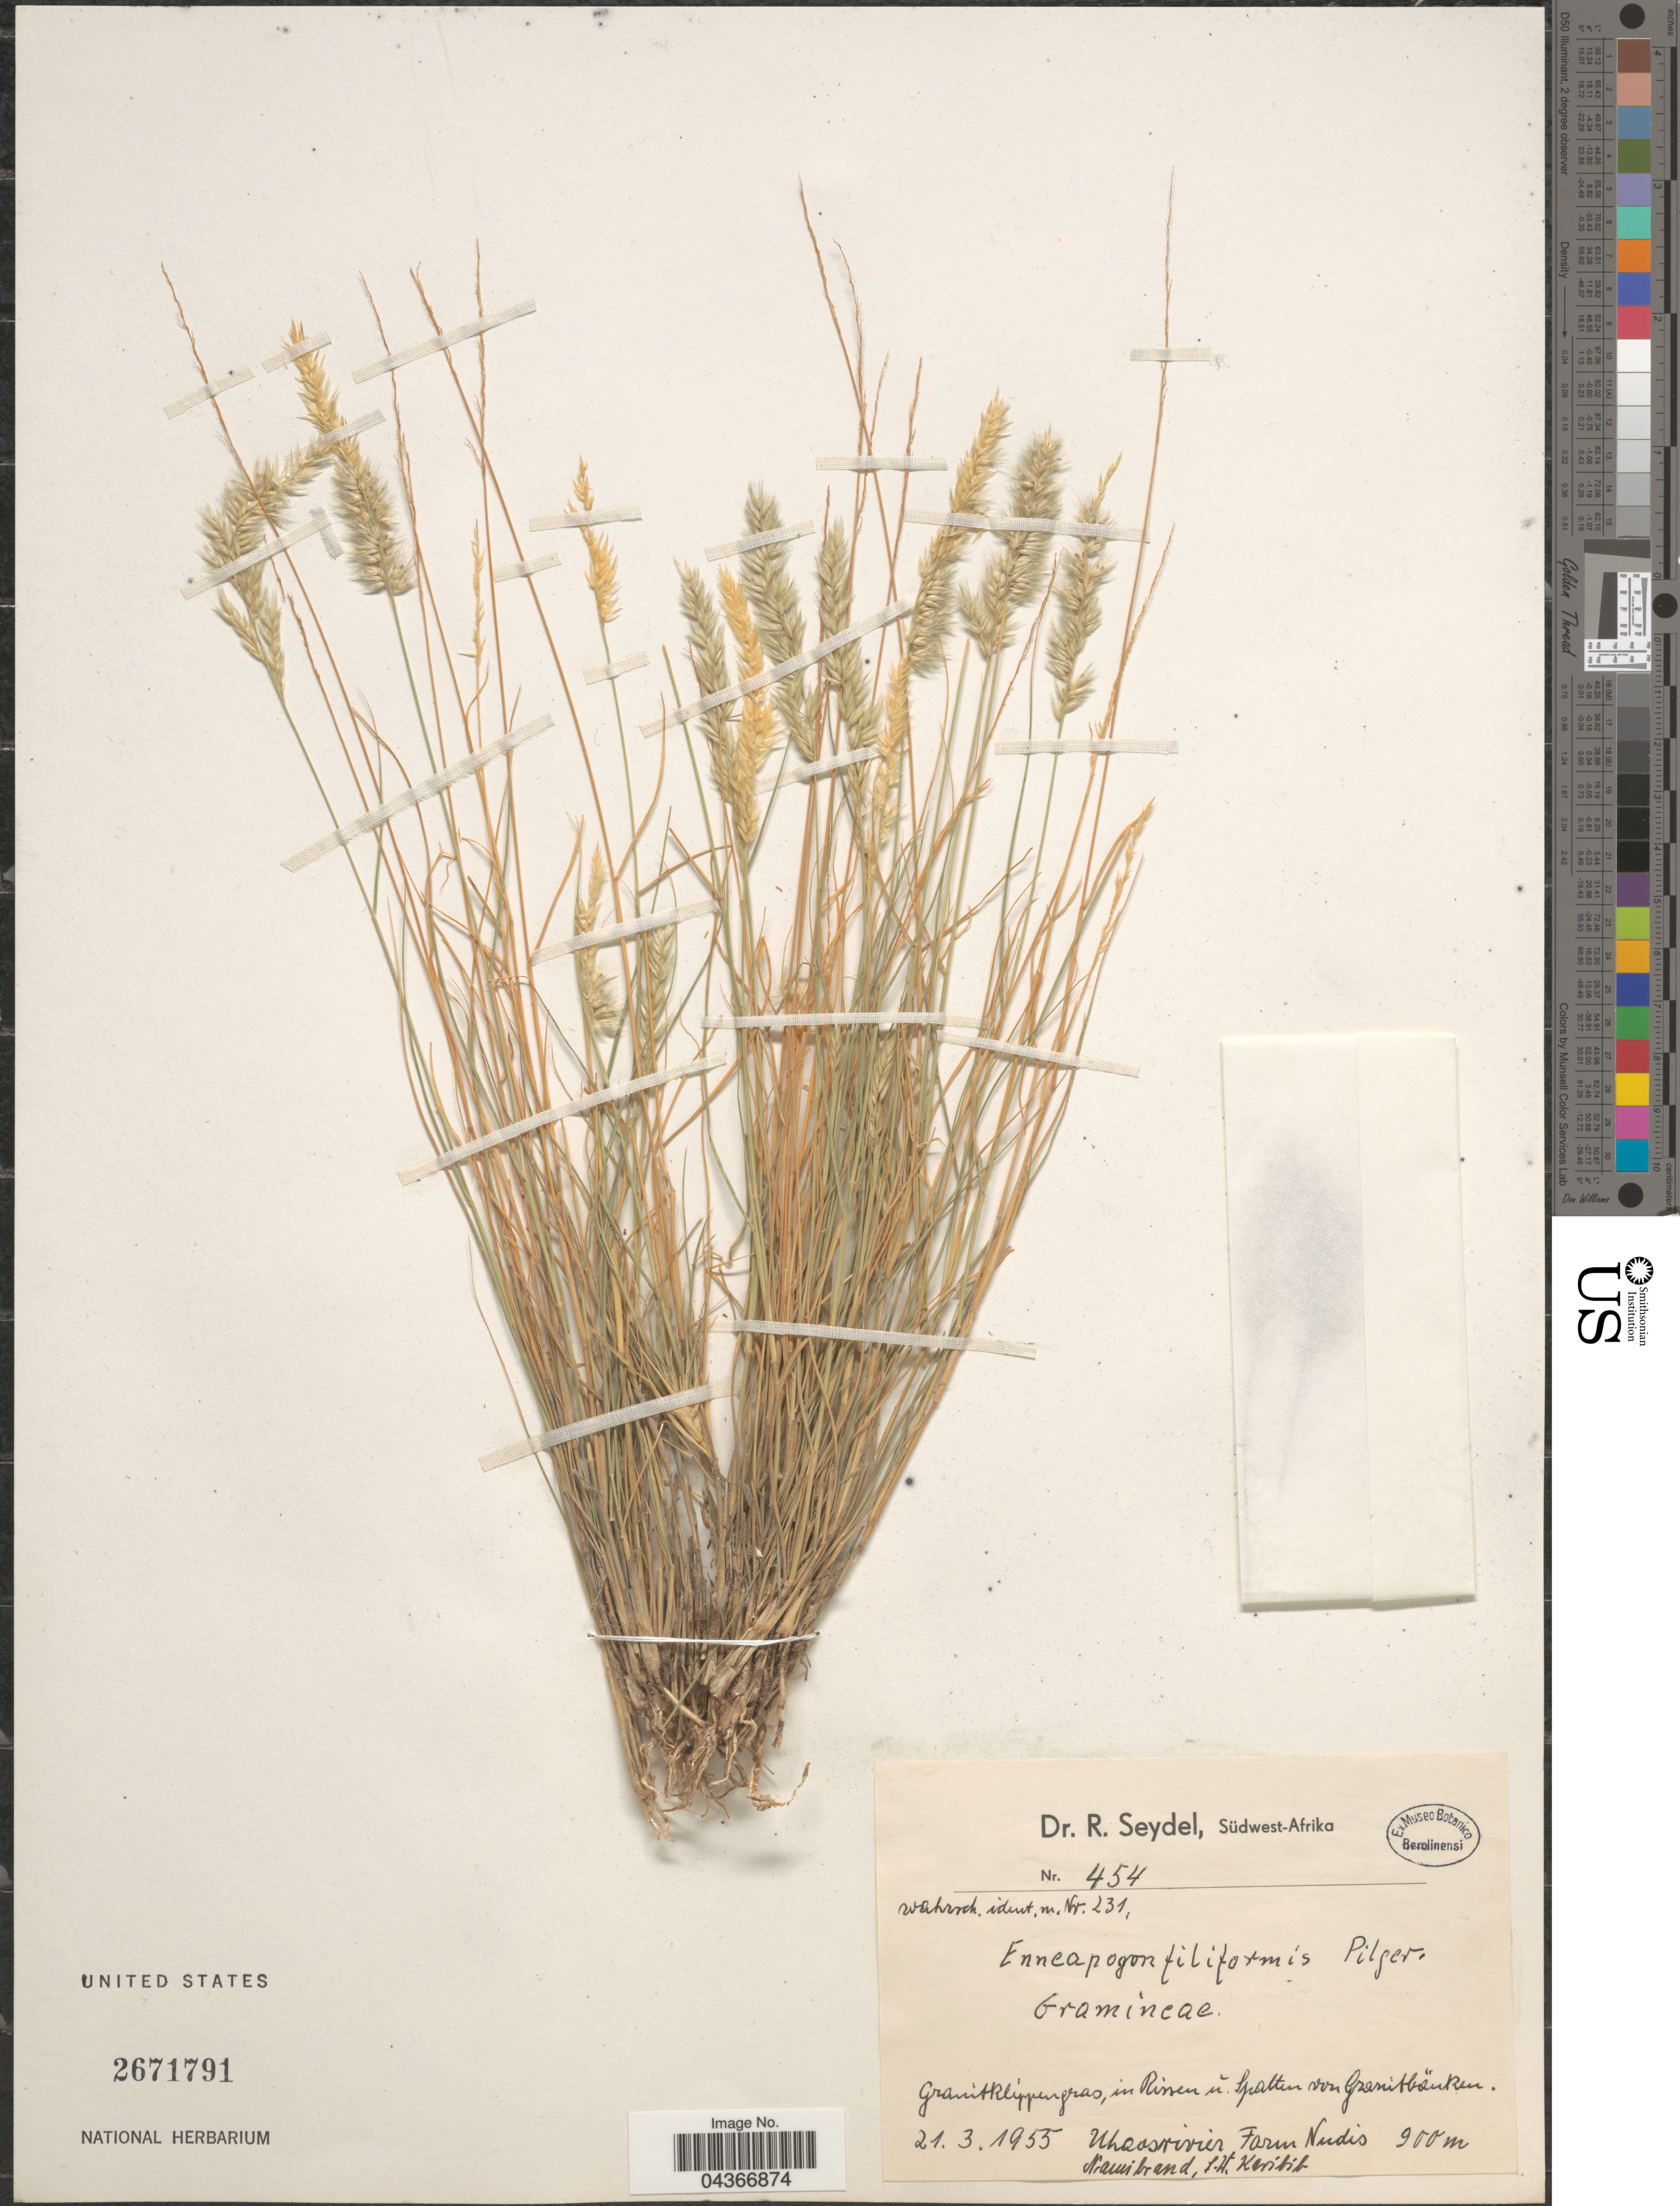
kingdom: Plantae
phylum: Tracheophyta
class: Liliopsida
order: Poales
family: Poaceae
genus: Enneapogon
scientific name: Enneapogon scoparius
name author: Stapf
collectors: R. Seydel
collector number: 454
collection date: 1955-03-21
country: Namibia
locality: Uhaosrivier Farm Nudis. Namibrand, S.H. Karibib.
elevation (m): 900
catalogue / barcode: US 2671791